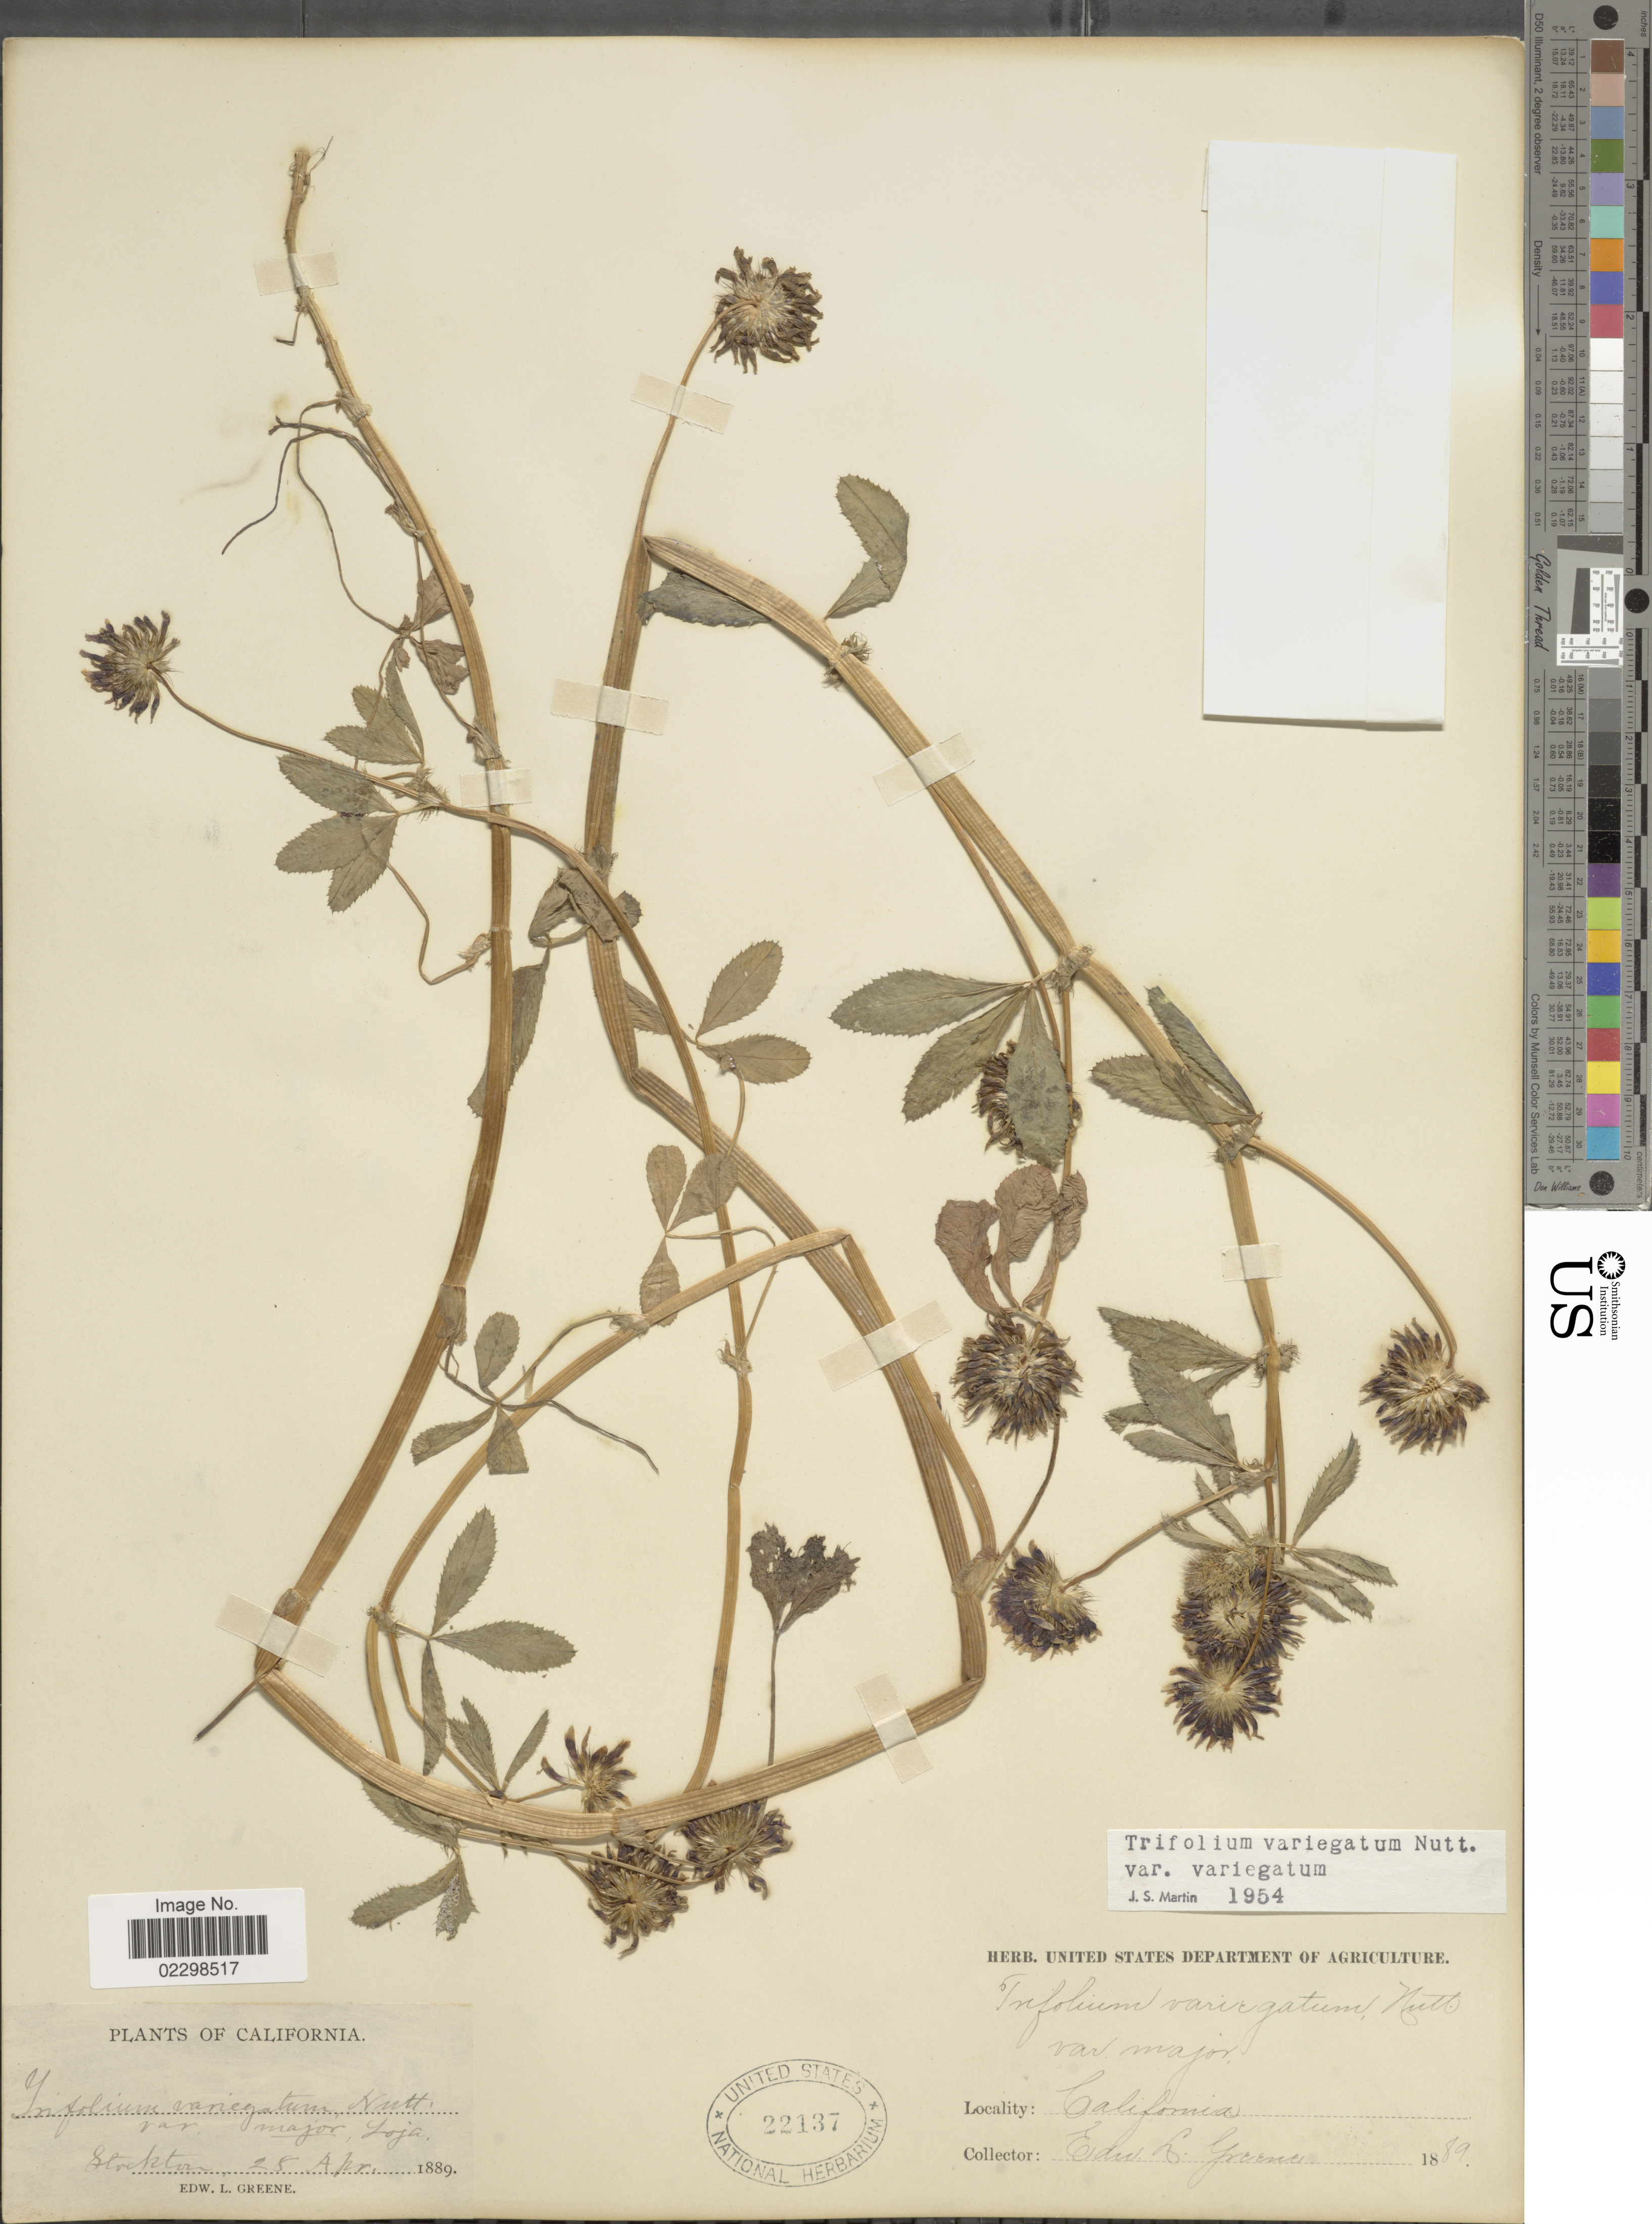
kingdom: Plantae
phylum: Tracheophyta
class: Magnoliopsida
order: Fabales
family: Fabaceae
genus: Trifolium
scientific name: Trifolium variegatum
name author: Nutt.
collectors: E. L. Greene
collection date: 1889-04-28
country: United States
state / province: California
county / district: San Joaquin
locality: Stockton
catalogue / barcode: US 22137